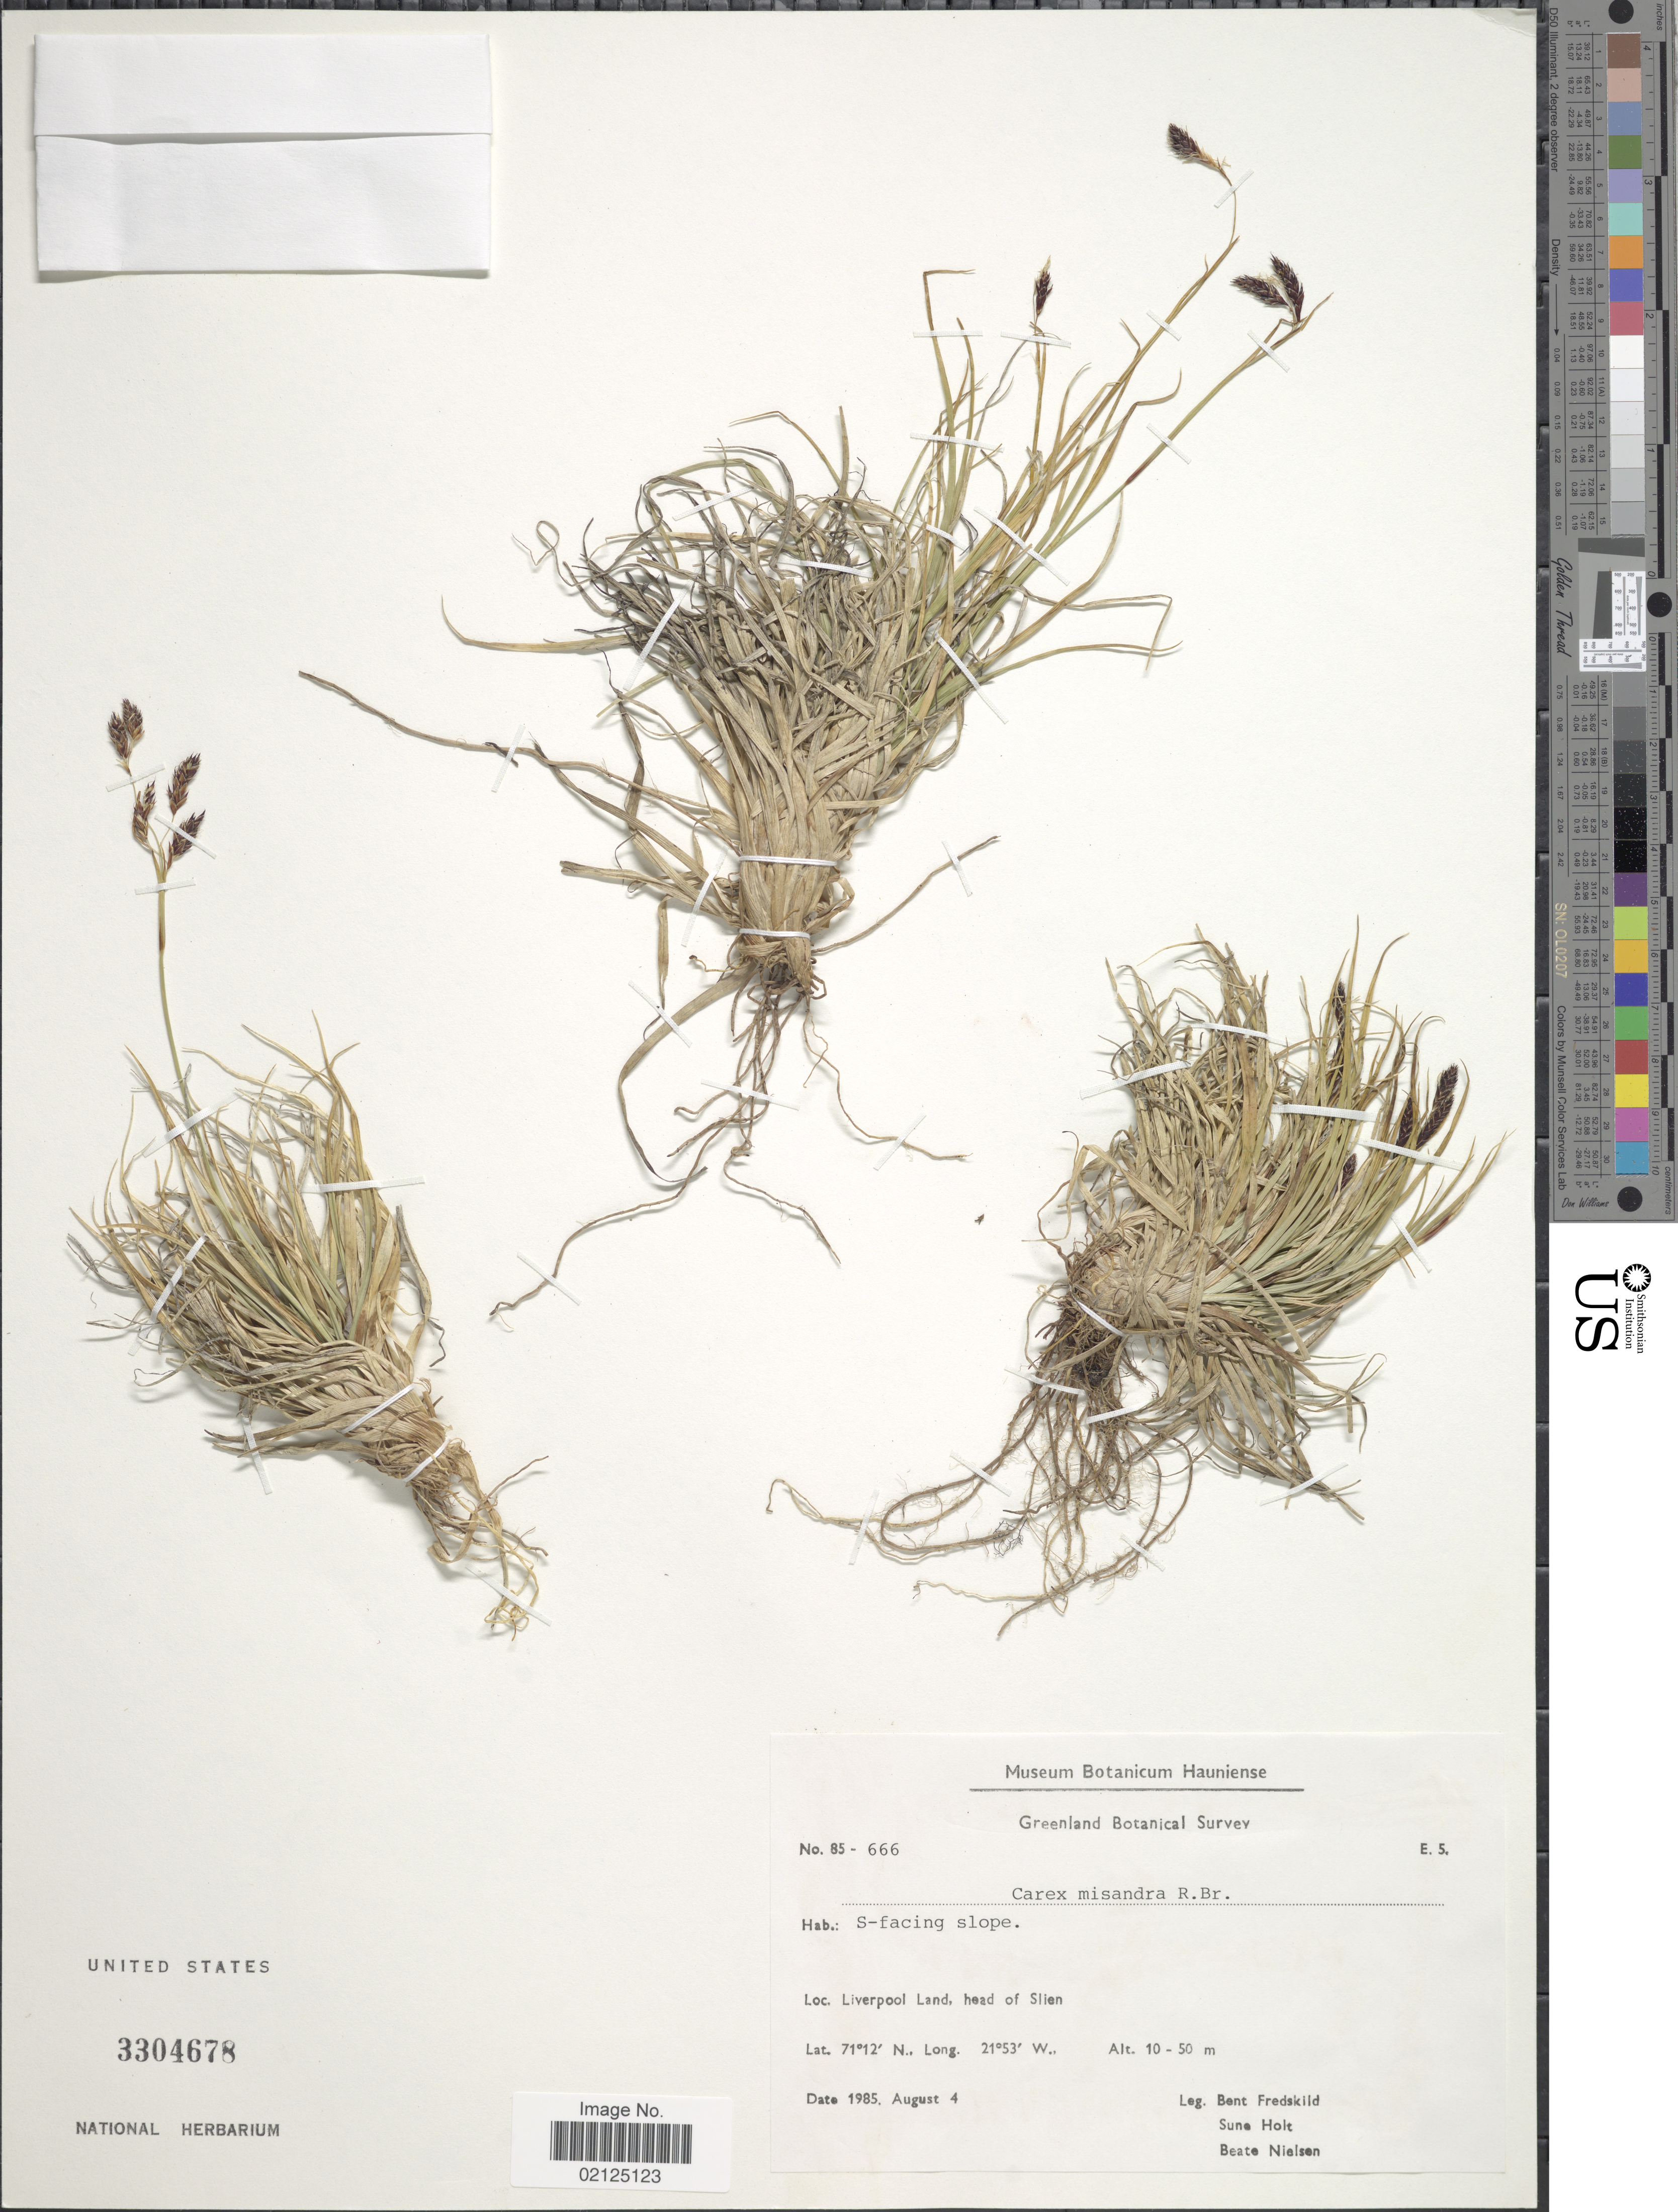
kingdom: Plantae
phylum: Tracheophyta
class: Liliopsida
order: Poales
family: Cyperaceae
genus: Carex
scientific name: Carex fuliginosa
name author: Schkuhr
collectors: B. Fredskild, S. Holt & B. Nielsen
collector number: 85-666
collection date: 1985-08-04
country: Greenland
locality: S-facing slope, Liverpool Land, head of Slien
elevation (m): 10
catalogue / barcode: US 3304678